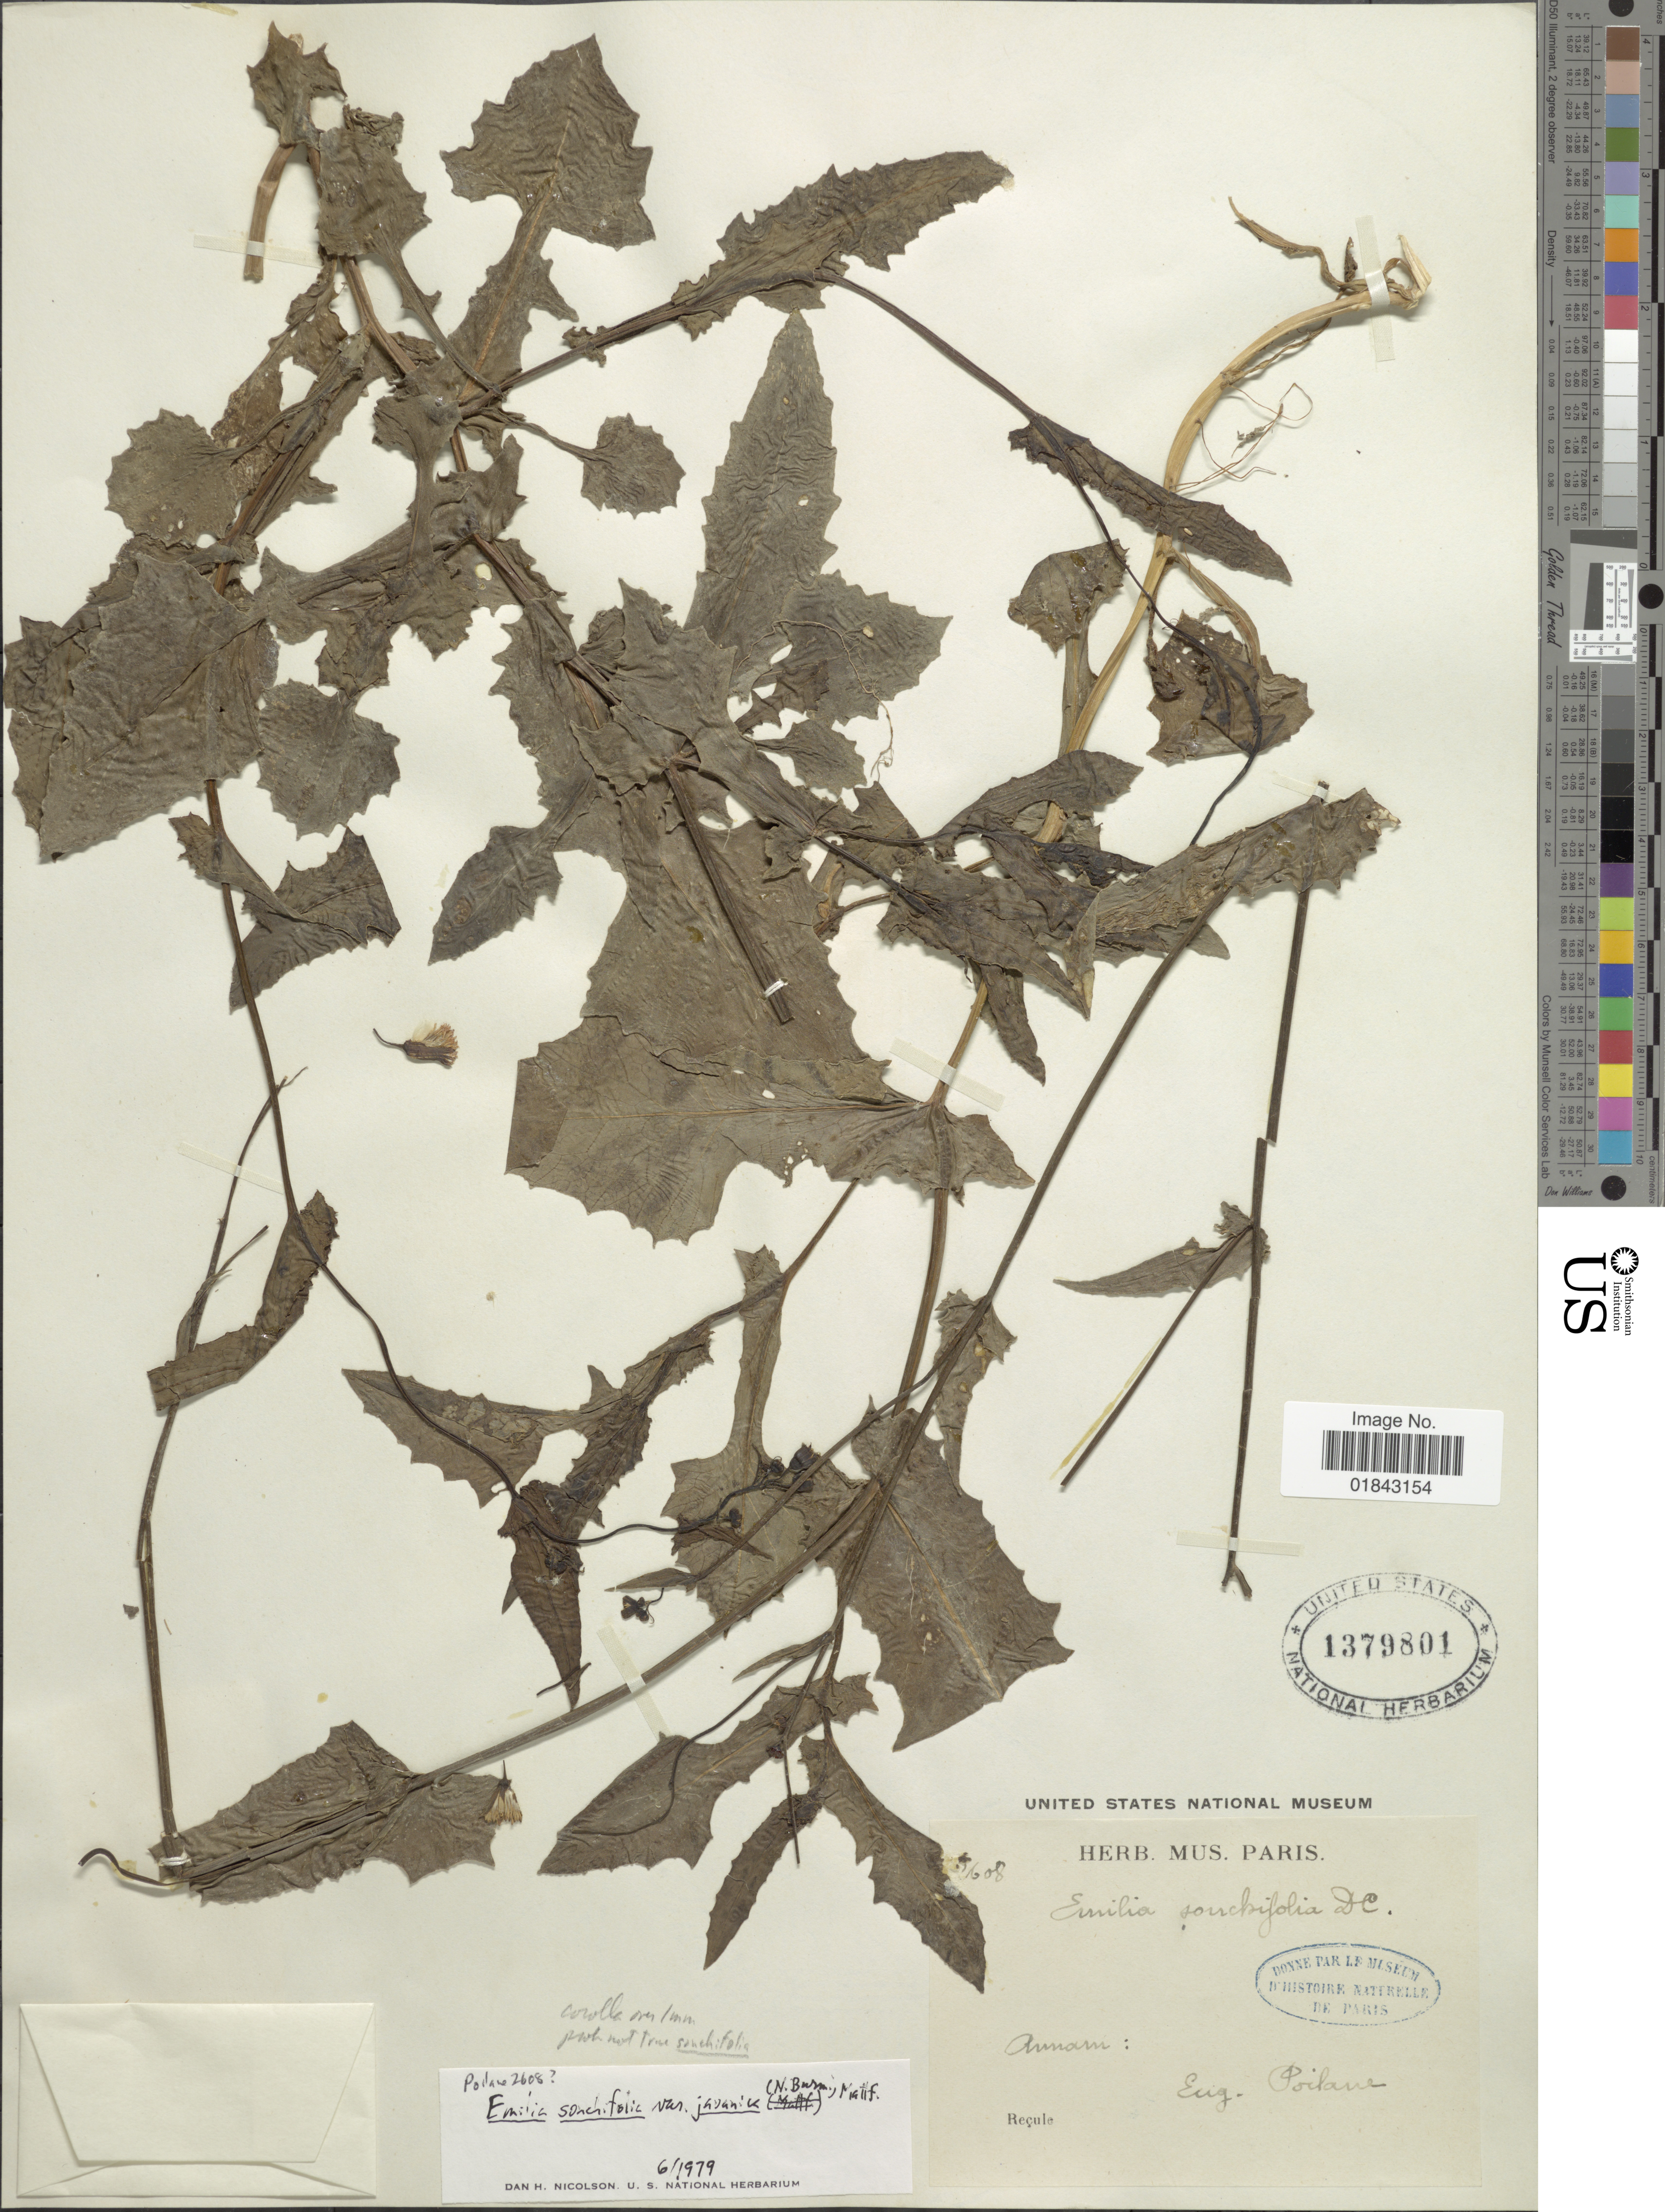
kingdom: Plantae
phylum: Tracheophyta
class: Magnoliopsida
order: Asterales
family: Asteraceae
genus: Emilia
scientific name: Emilia sonchifolia var. javanica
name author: (Burm. f.) Mattf.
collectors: E. Poilane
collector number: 1608*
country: Vietnam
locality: Annam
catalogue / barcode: US 1379801